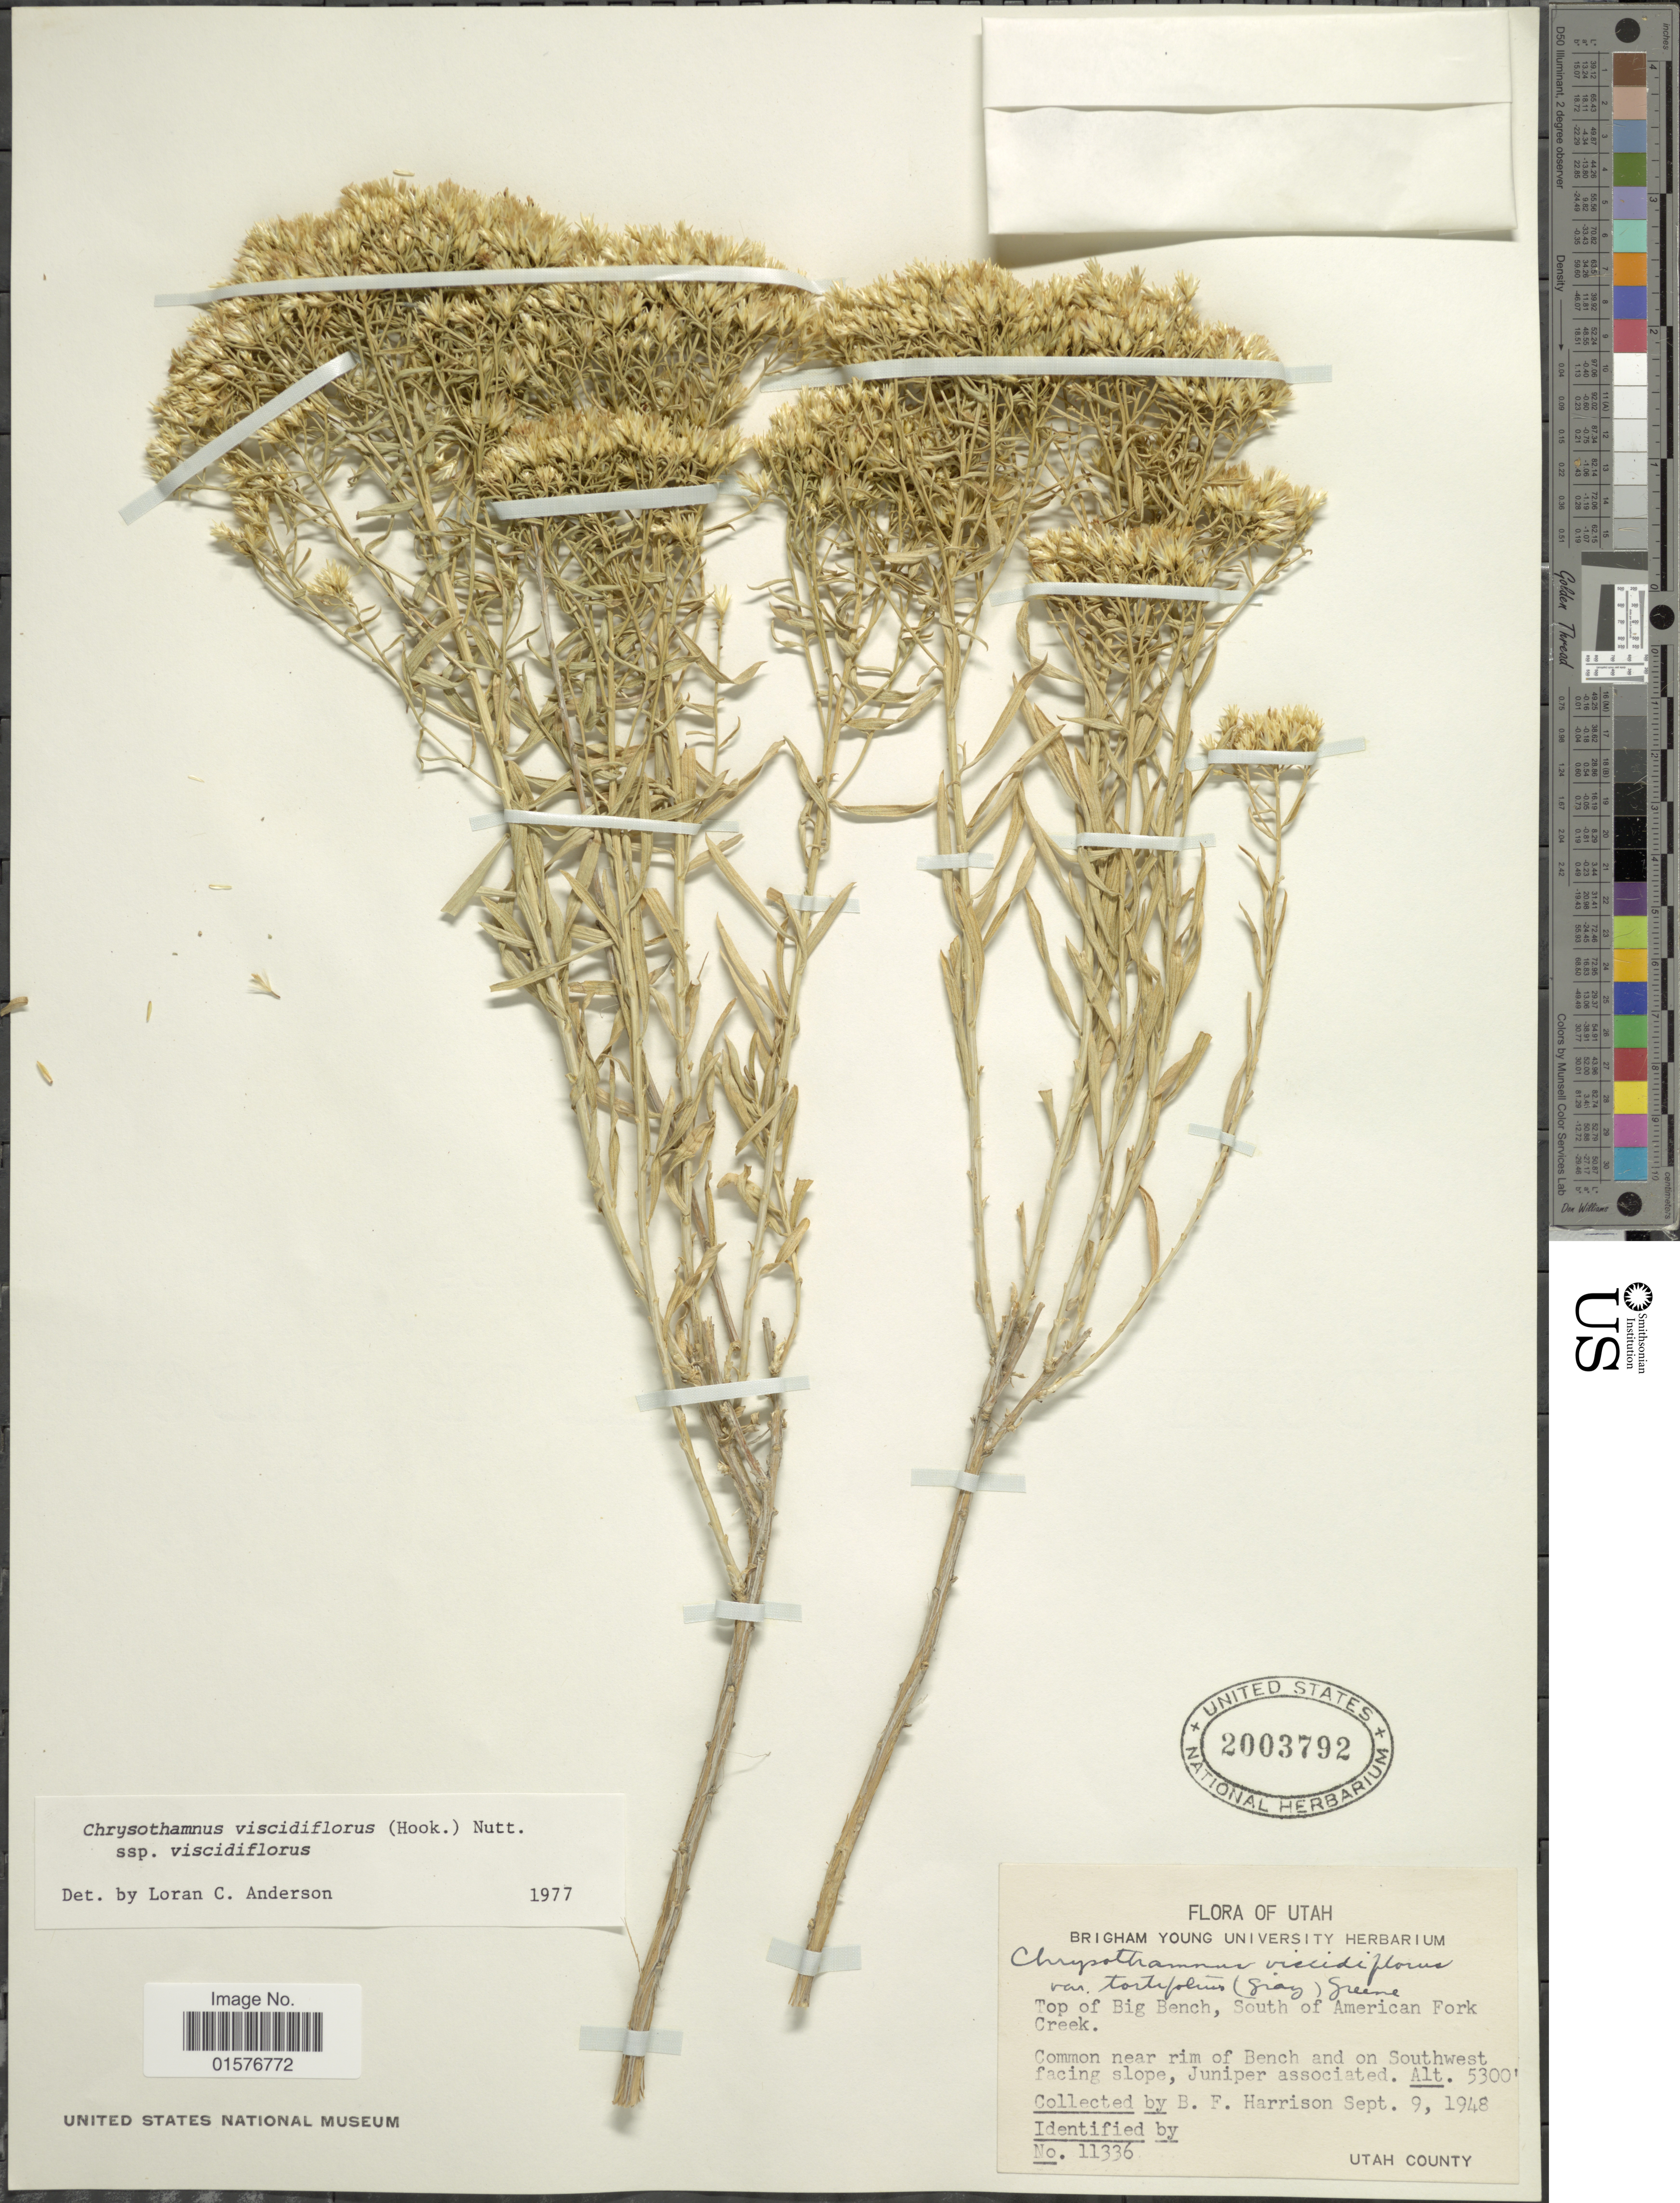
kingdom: Plantae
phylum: Tracheophyta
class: Magnoliopsida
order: Asterales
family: Asteraceae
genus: Chrysothamnus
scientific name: Chrysothamnus viscidiflorus subsp. viscidiflorus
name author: (Hook.) Nutt.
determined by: Urbatsch, Lowell E., Curator (LSU), Louisiana State University (UNITED STATES)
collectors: B. F. Harrison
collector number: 11336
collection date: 1948-09-09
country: United States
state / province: Utah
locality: Top of Big Bench, South of American Fork Creek, Common near rim of Bench and on Southwest facing slope, Juniper associated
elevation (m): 1615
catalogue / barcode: US 2003792